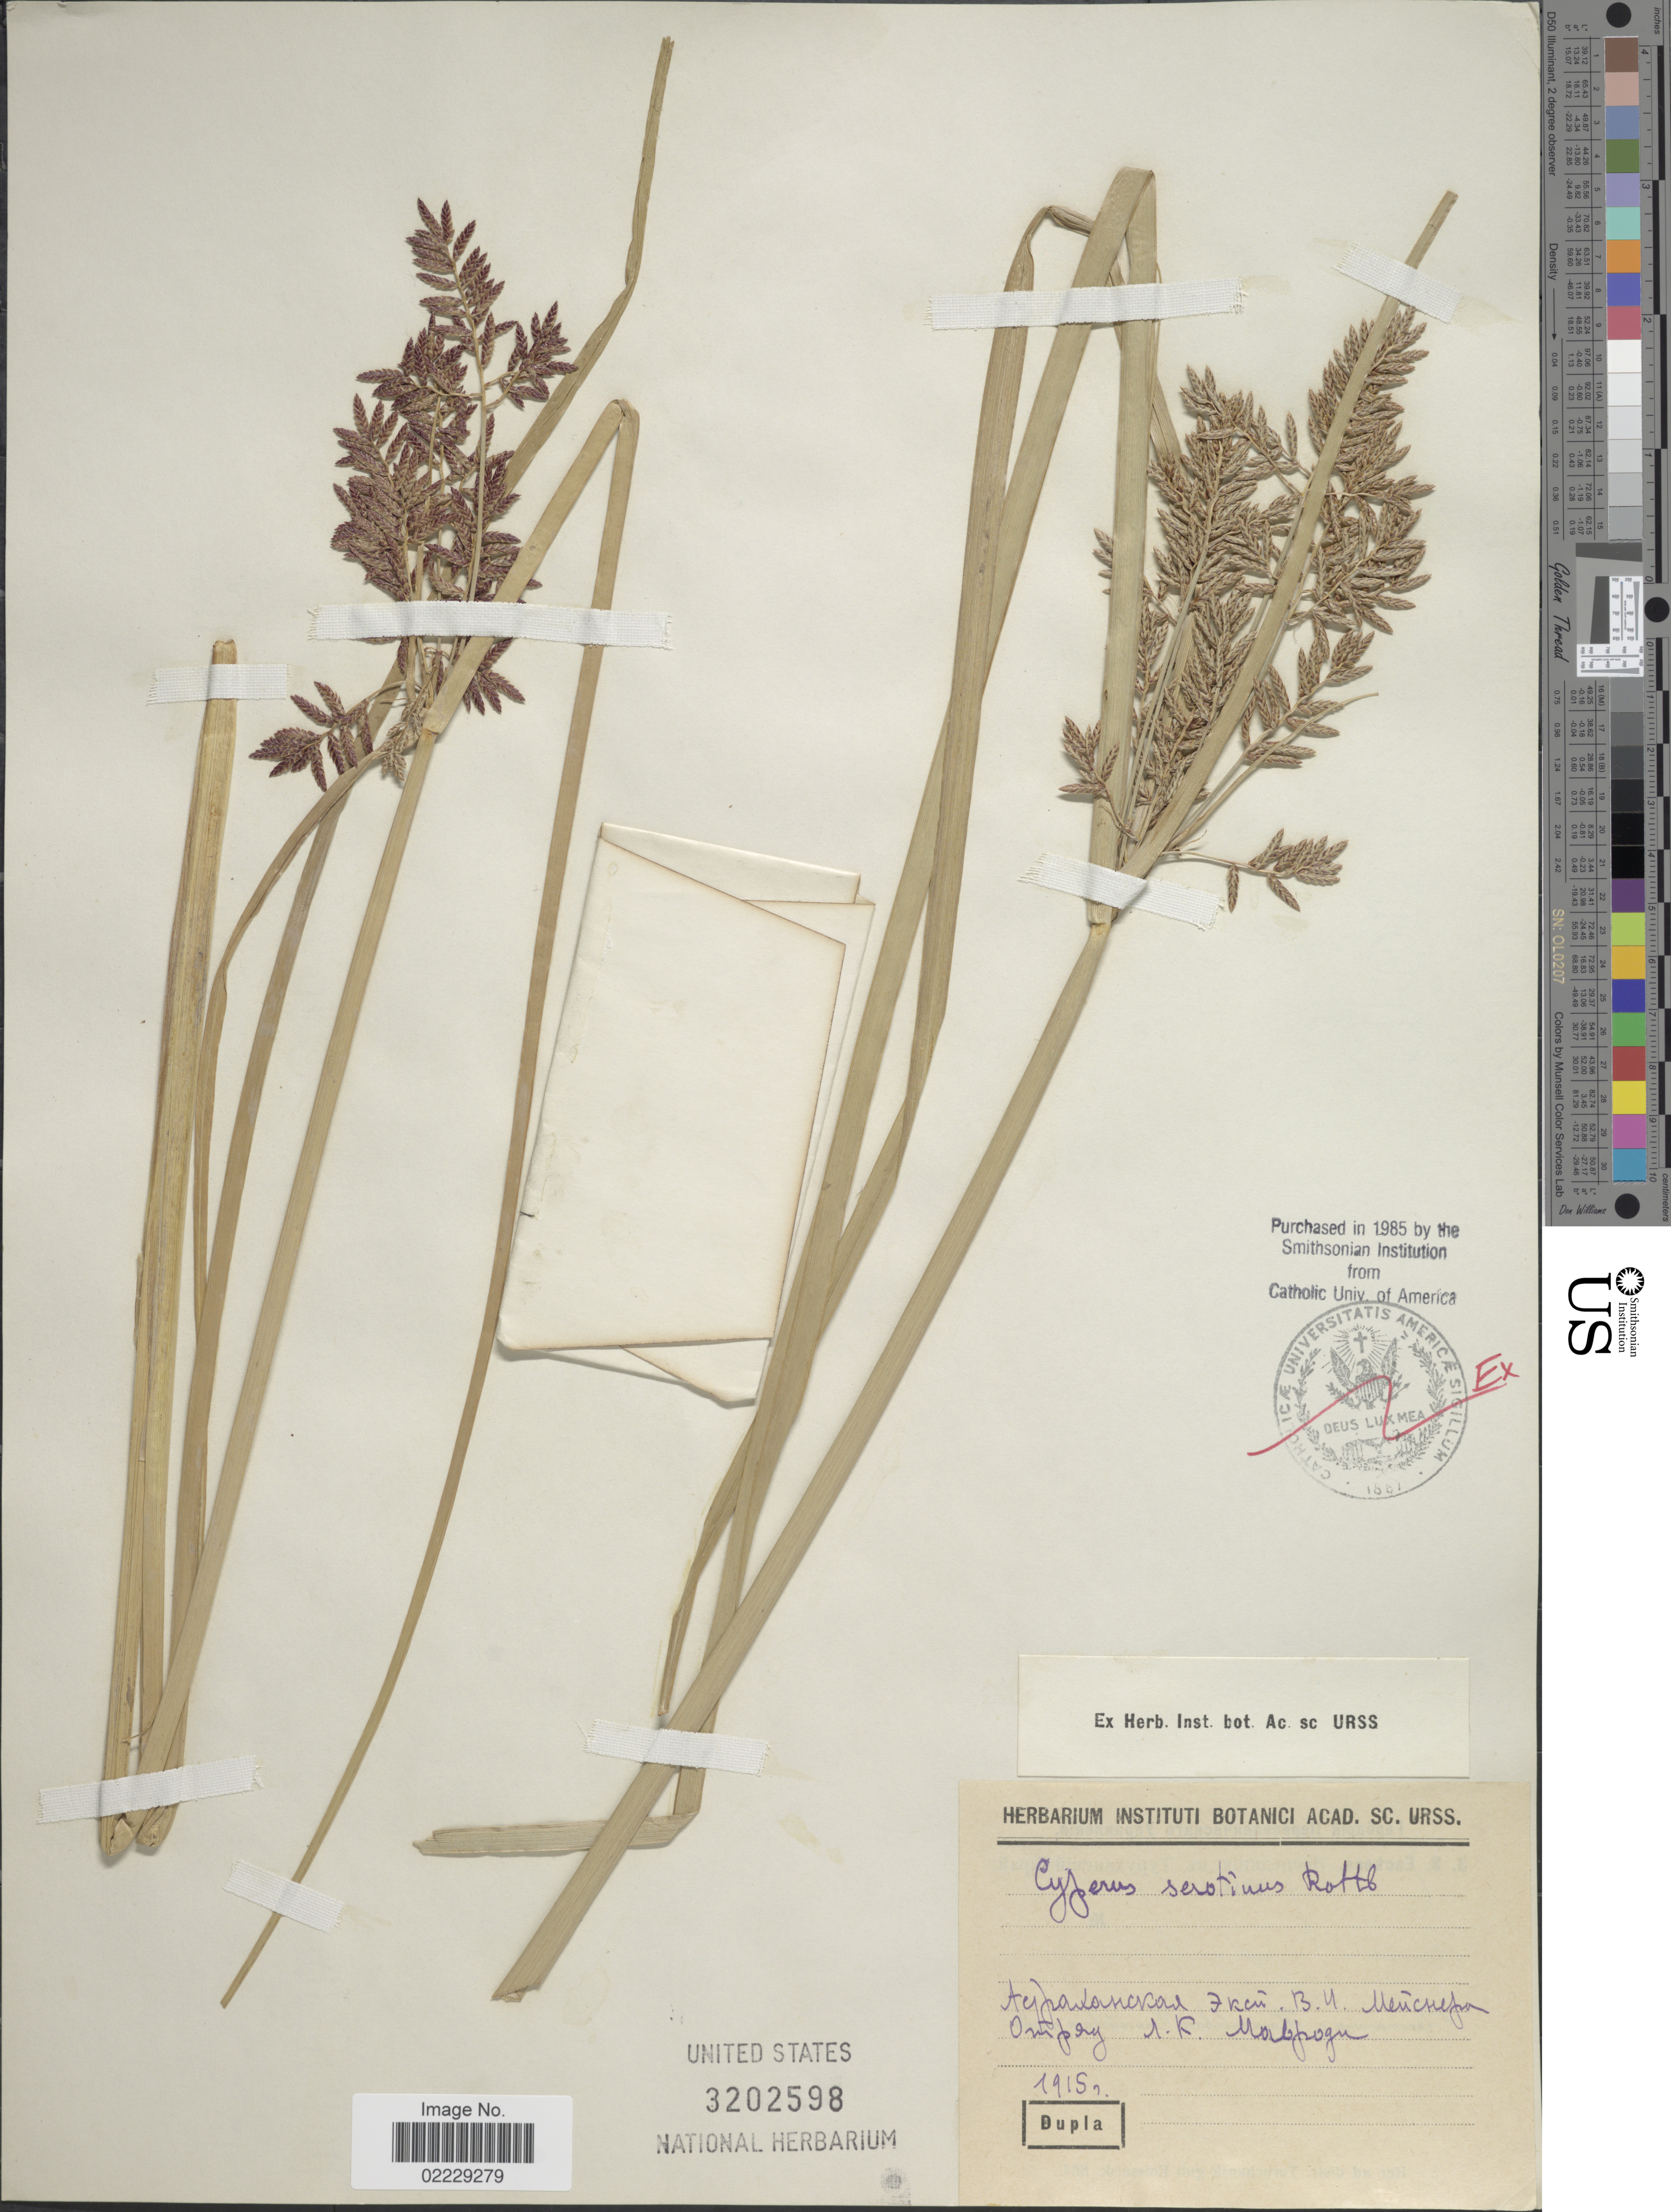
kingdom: Plantae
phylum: Tracheophyta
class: Liliopsida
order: Poales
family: Cyperaceae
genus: Cyperus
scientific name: Cyperus serotinus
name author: Rottb.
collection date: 1915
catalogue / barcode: US 3202598